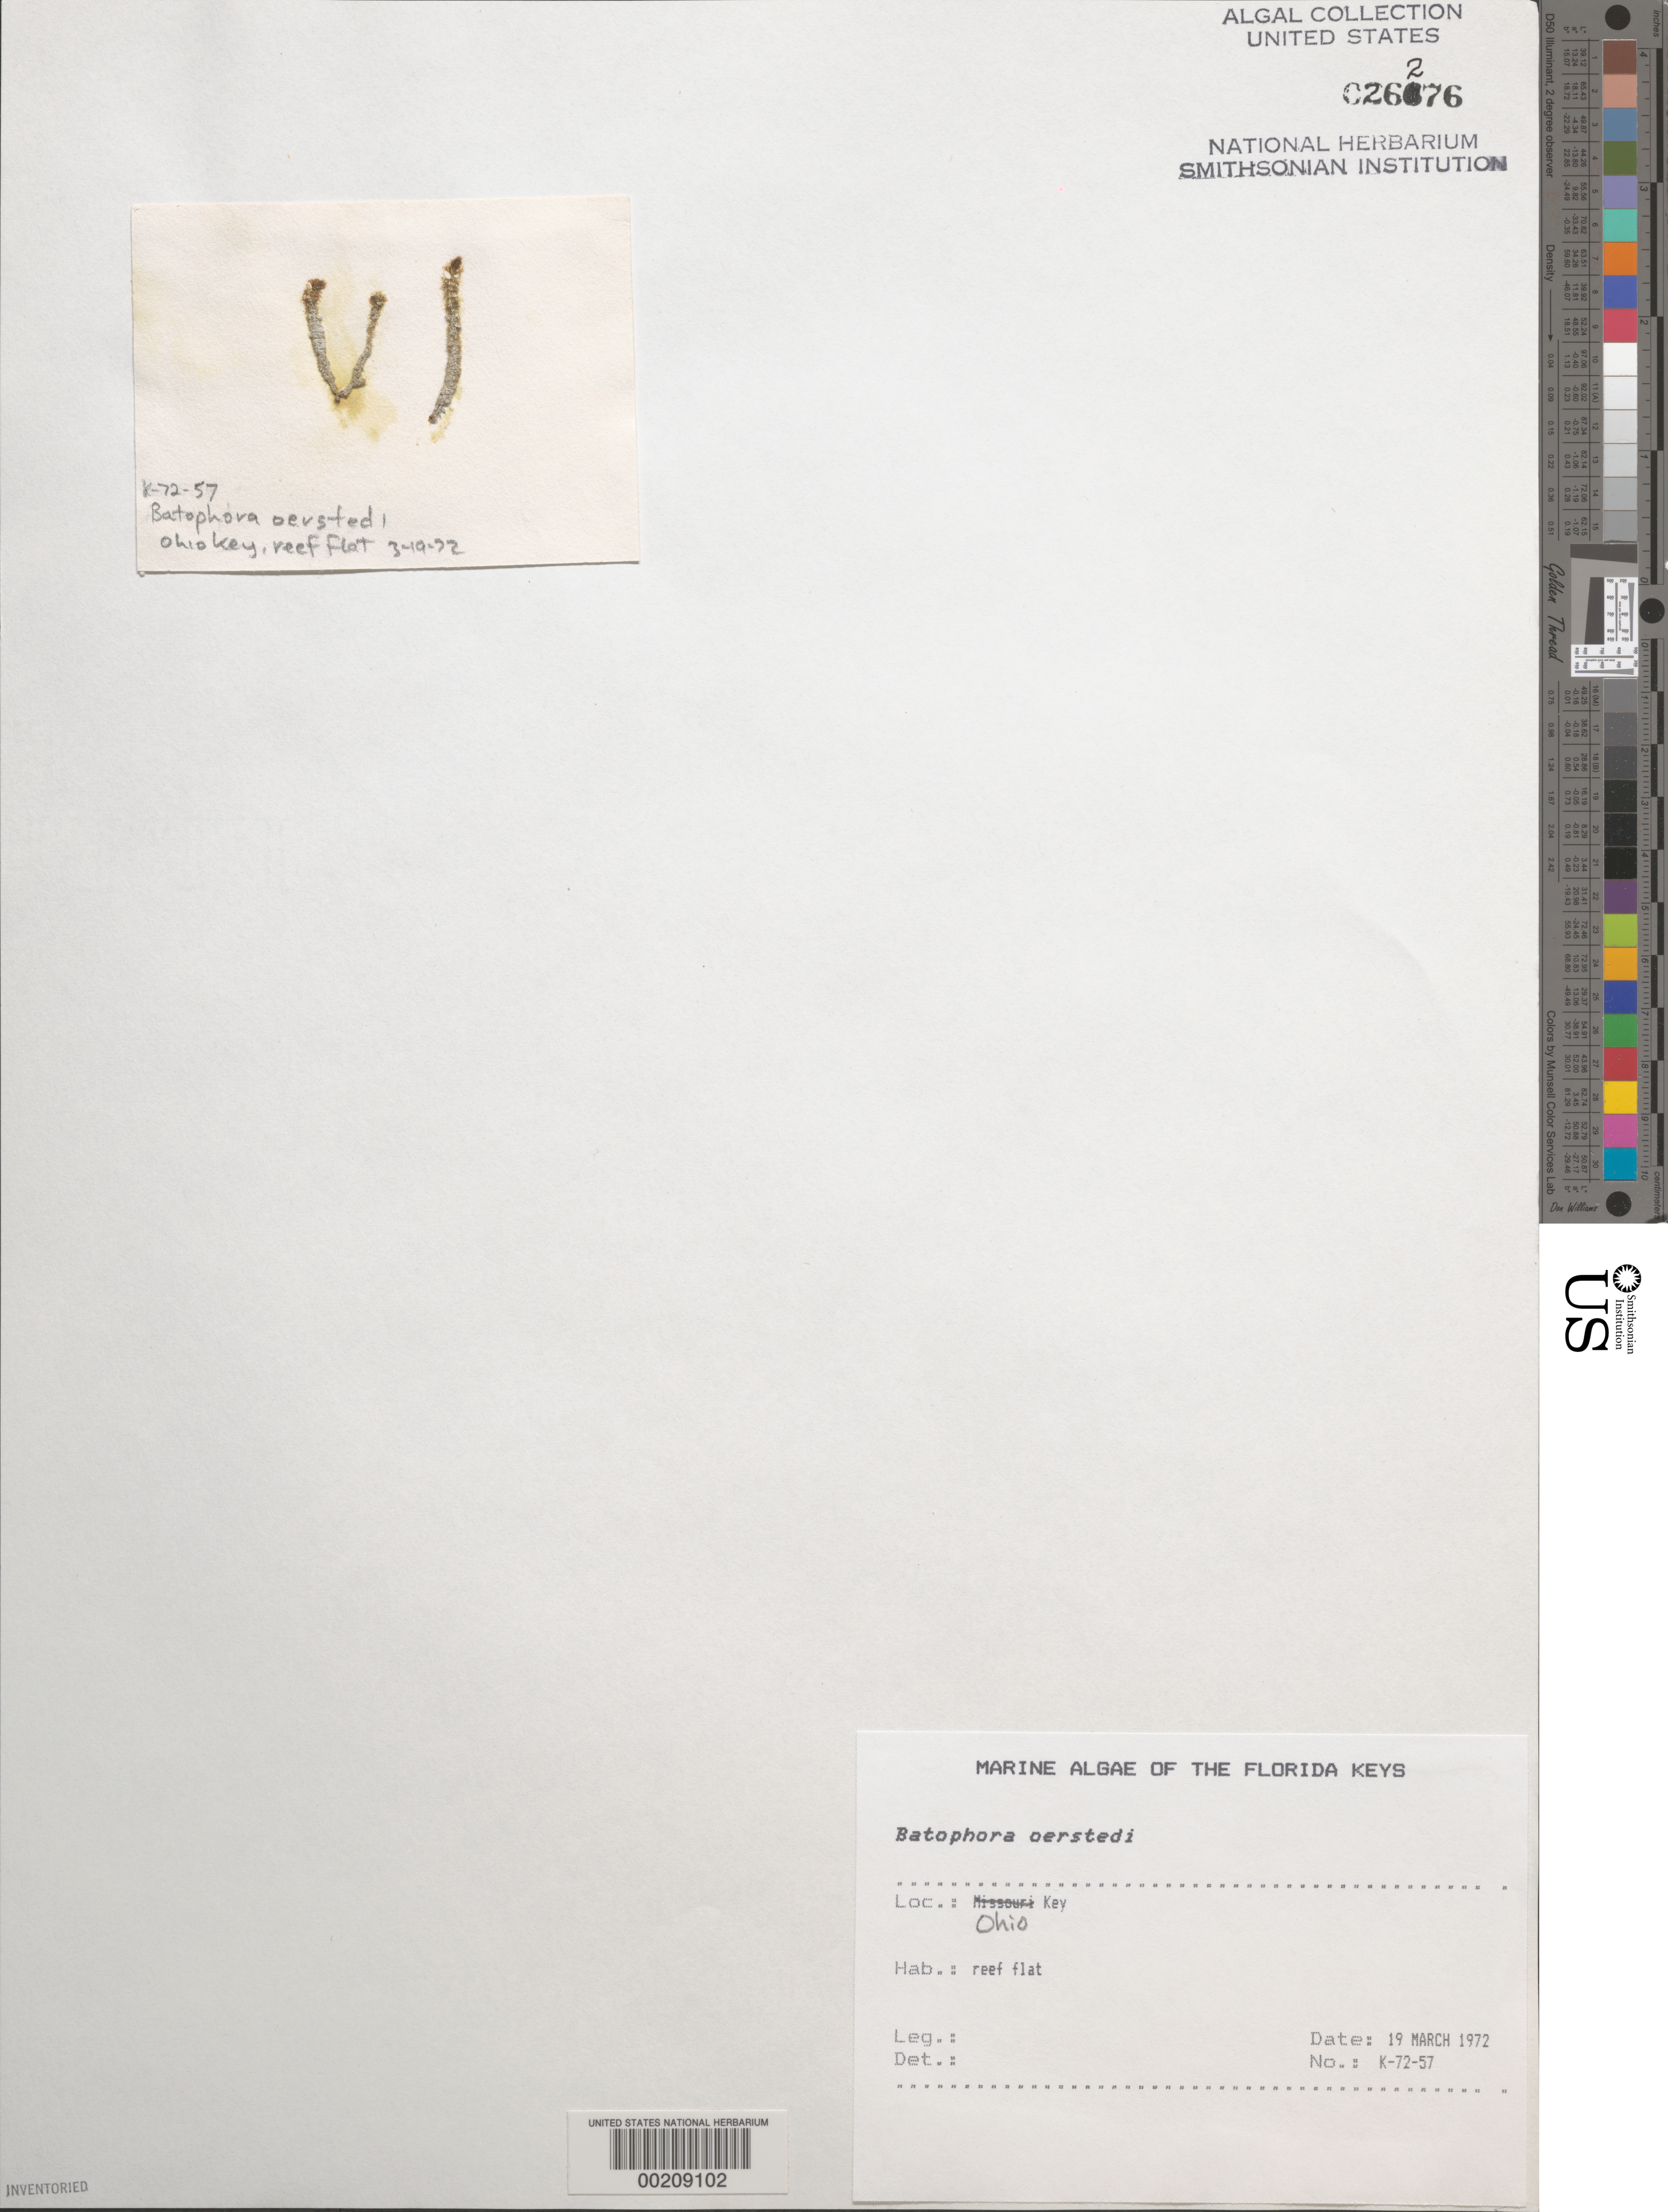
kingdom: Plantae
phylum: Chlorophyta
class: Ulvophyceae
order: Dasycladales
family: Dasycladaceae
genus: Batophora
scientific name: Batophora oerstedii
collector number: K-72-57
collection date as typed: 19 Mar 1972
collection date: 1972-03-19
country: United States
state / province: Florida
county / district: Monroe County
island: Ohio Key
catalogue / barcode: US 26276